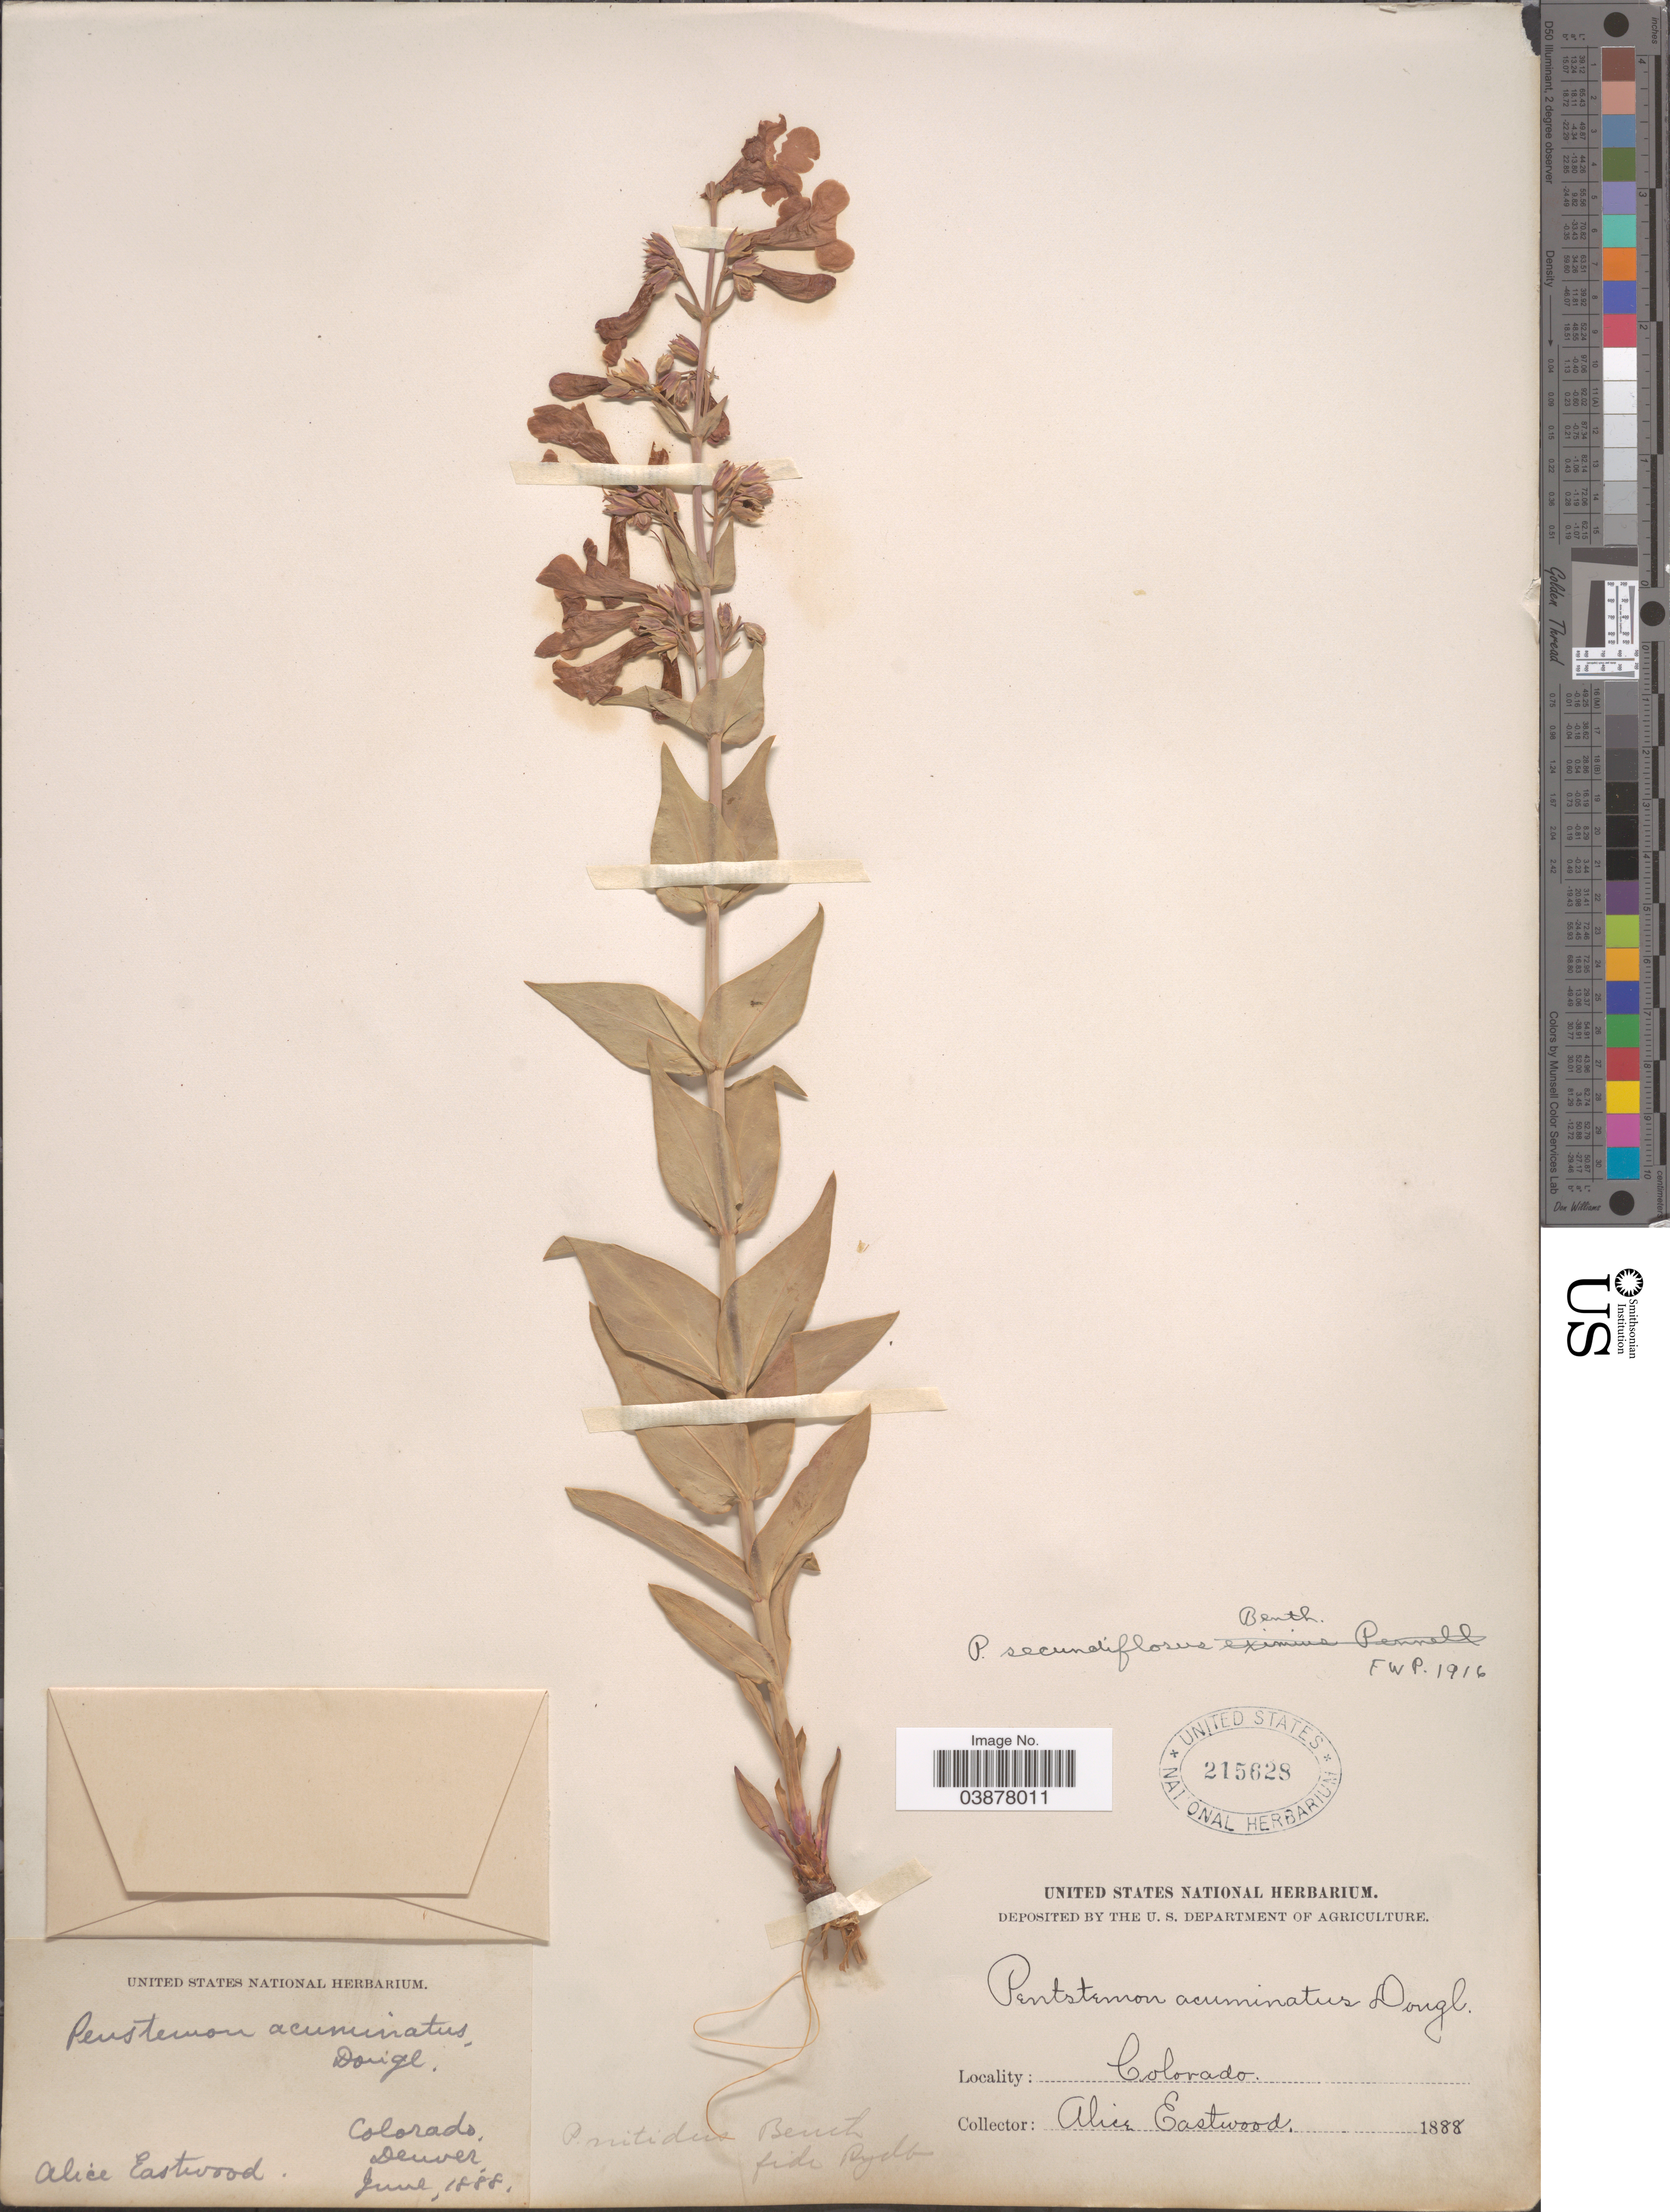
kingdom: Plantae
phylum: Tracheophyta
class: Magnoliopsida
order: Lamiales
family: Plantaginaceae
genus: Penstemon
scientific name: Penstemon secundiflorus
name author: Benth.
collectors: A. Eastwood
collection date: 1888-06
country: United States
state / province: Colorado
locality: Denver.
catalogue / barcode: US 215628